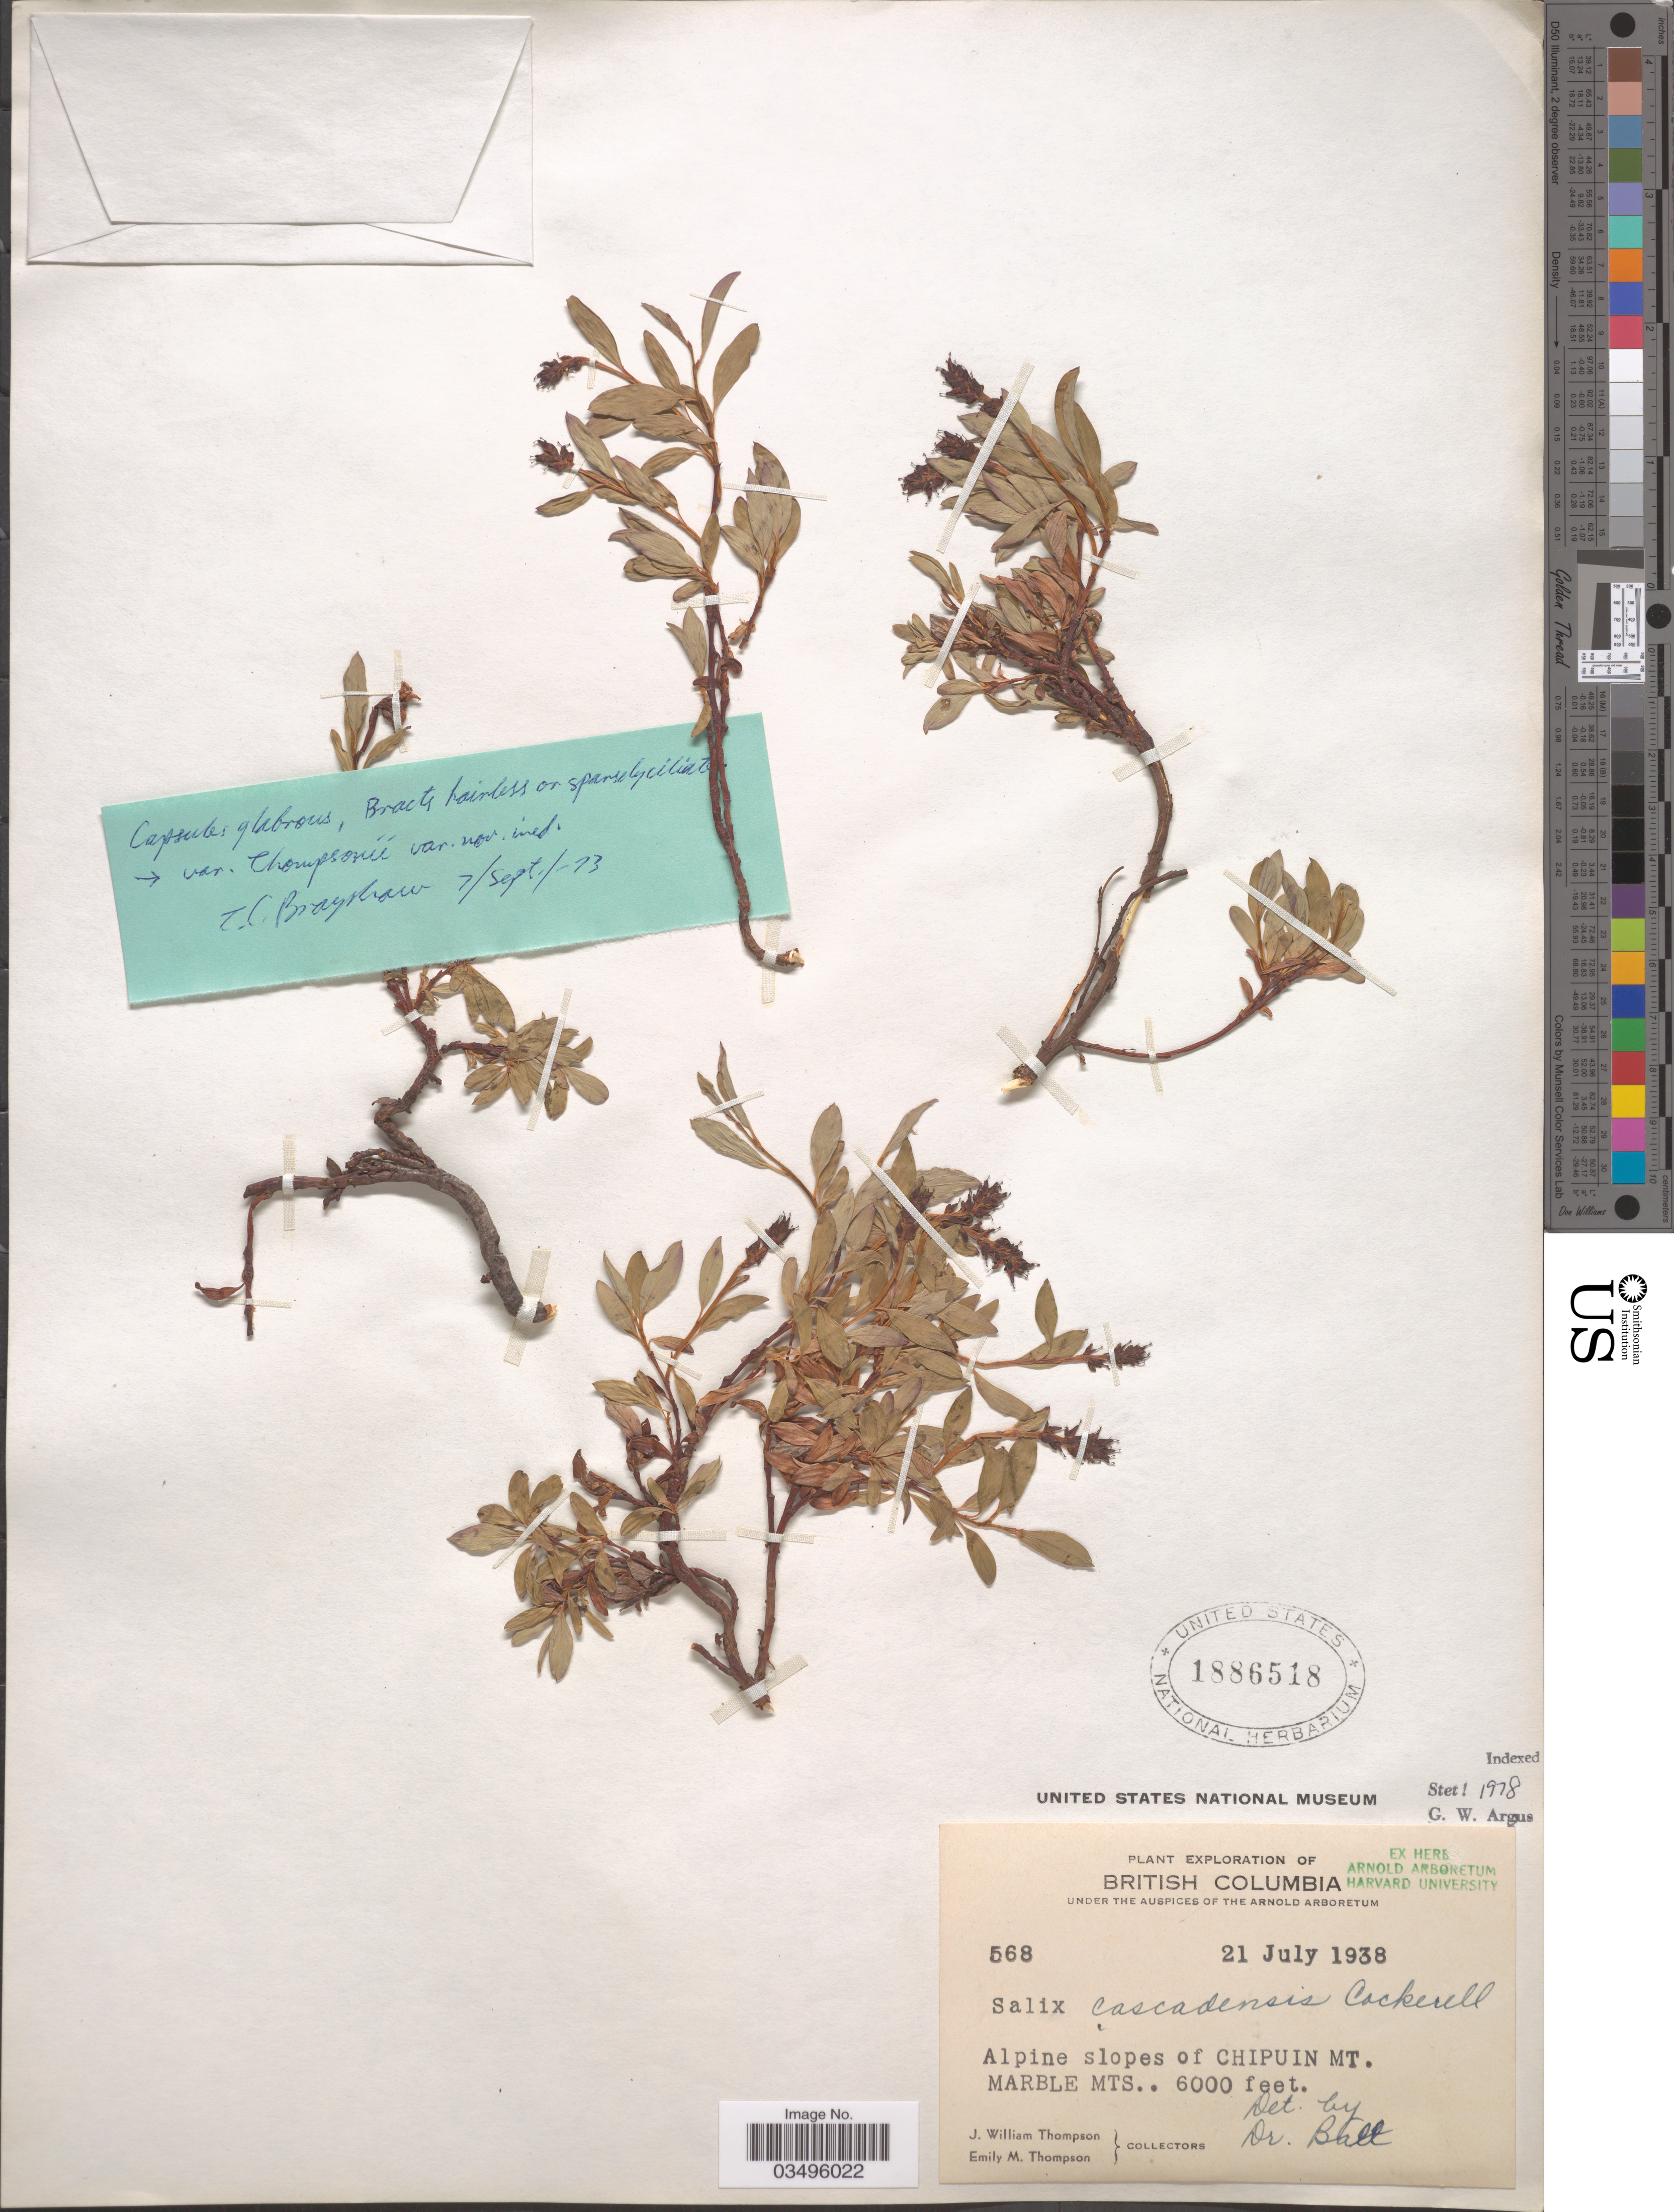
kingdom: Plantae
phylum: Tracheophyta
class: Magnoliopsida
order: Malpighiales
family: Salicaceae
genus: Salix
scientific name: Salix cascadensis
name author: Cockerell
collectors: J. W. Thompson & E. M. Thompson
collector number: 568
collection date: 1938-07-21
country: Canada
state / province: British Columbia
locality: Alpine slopes of Chipun Mt. Marble Mts.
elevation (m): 1829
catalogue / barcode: US 1886518